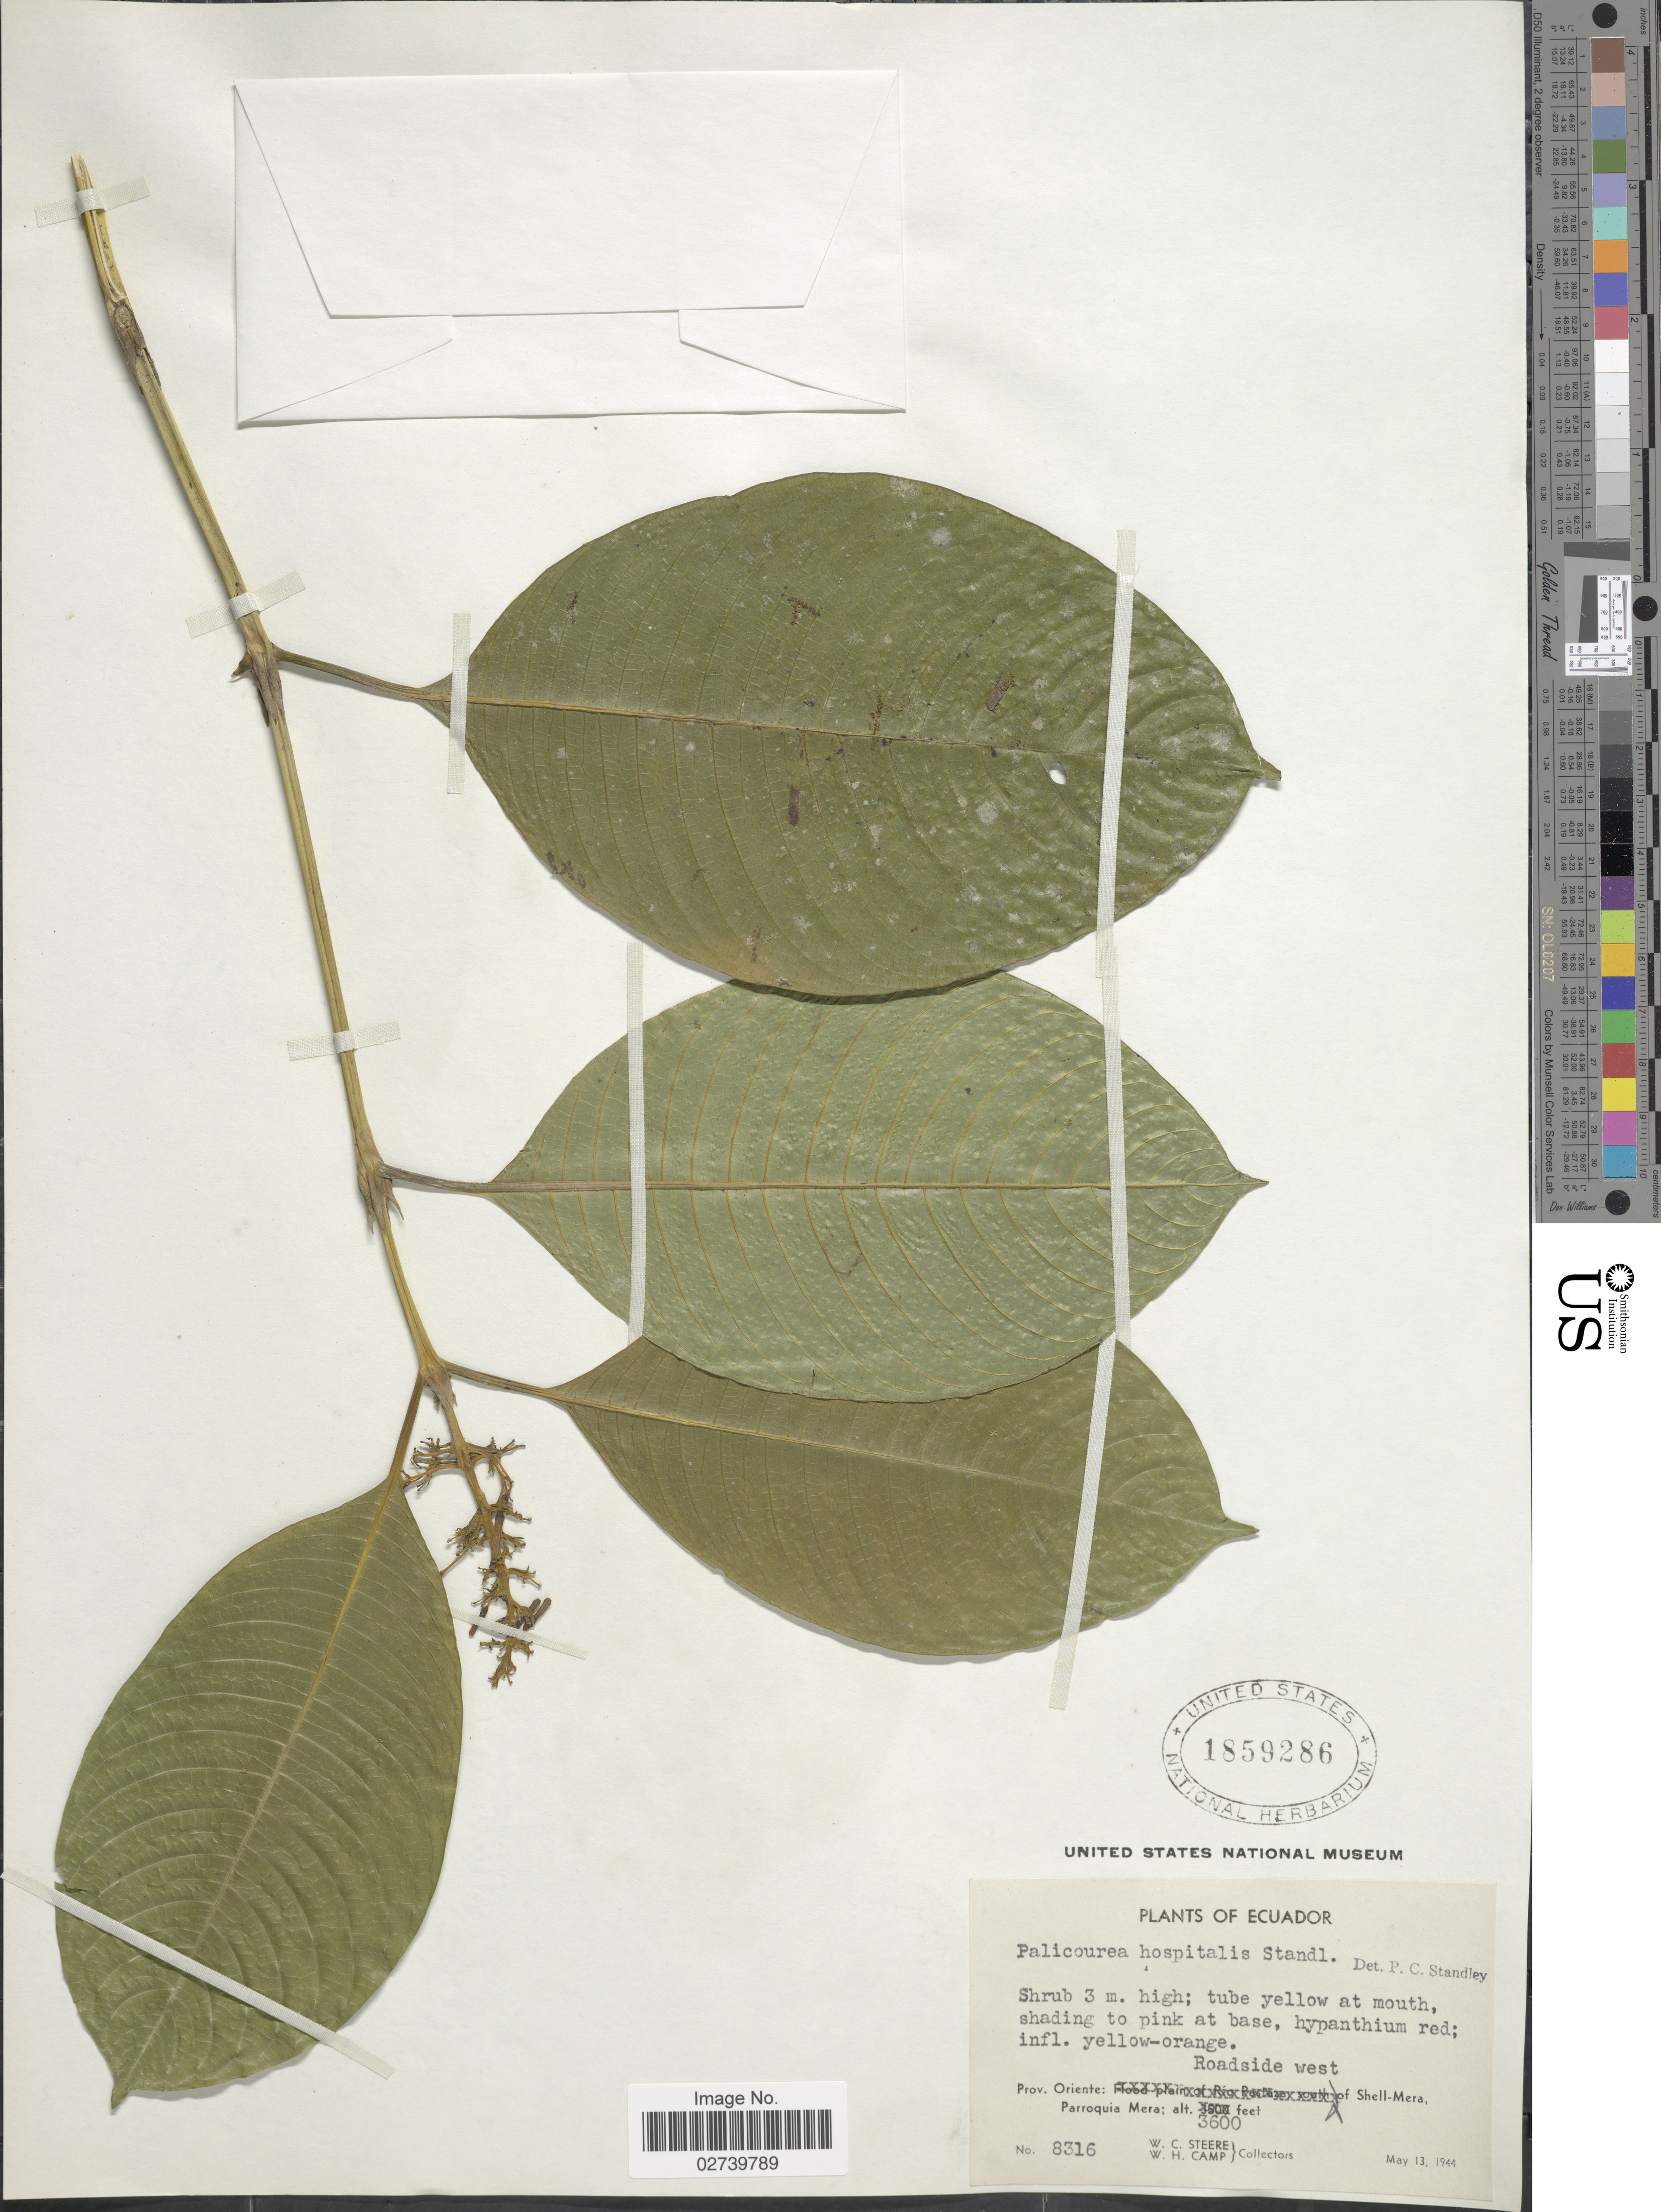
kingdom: Plantae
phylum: Tracheophyta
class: Magnoliopsida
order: Gentianales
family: Rubiaceae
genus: Palicourea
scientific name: Palicourea hospitalis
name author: Standl.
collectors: W. C. Steere & W. H. Camp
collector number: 8316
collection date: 1944-05-13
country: Ecuador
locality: Prov. Oriente: Roadside west of Shell-Mera, Parroquia Mera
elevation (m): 1097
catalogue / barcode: US 1859286